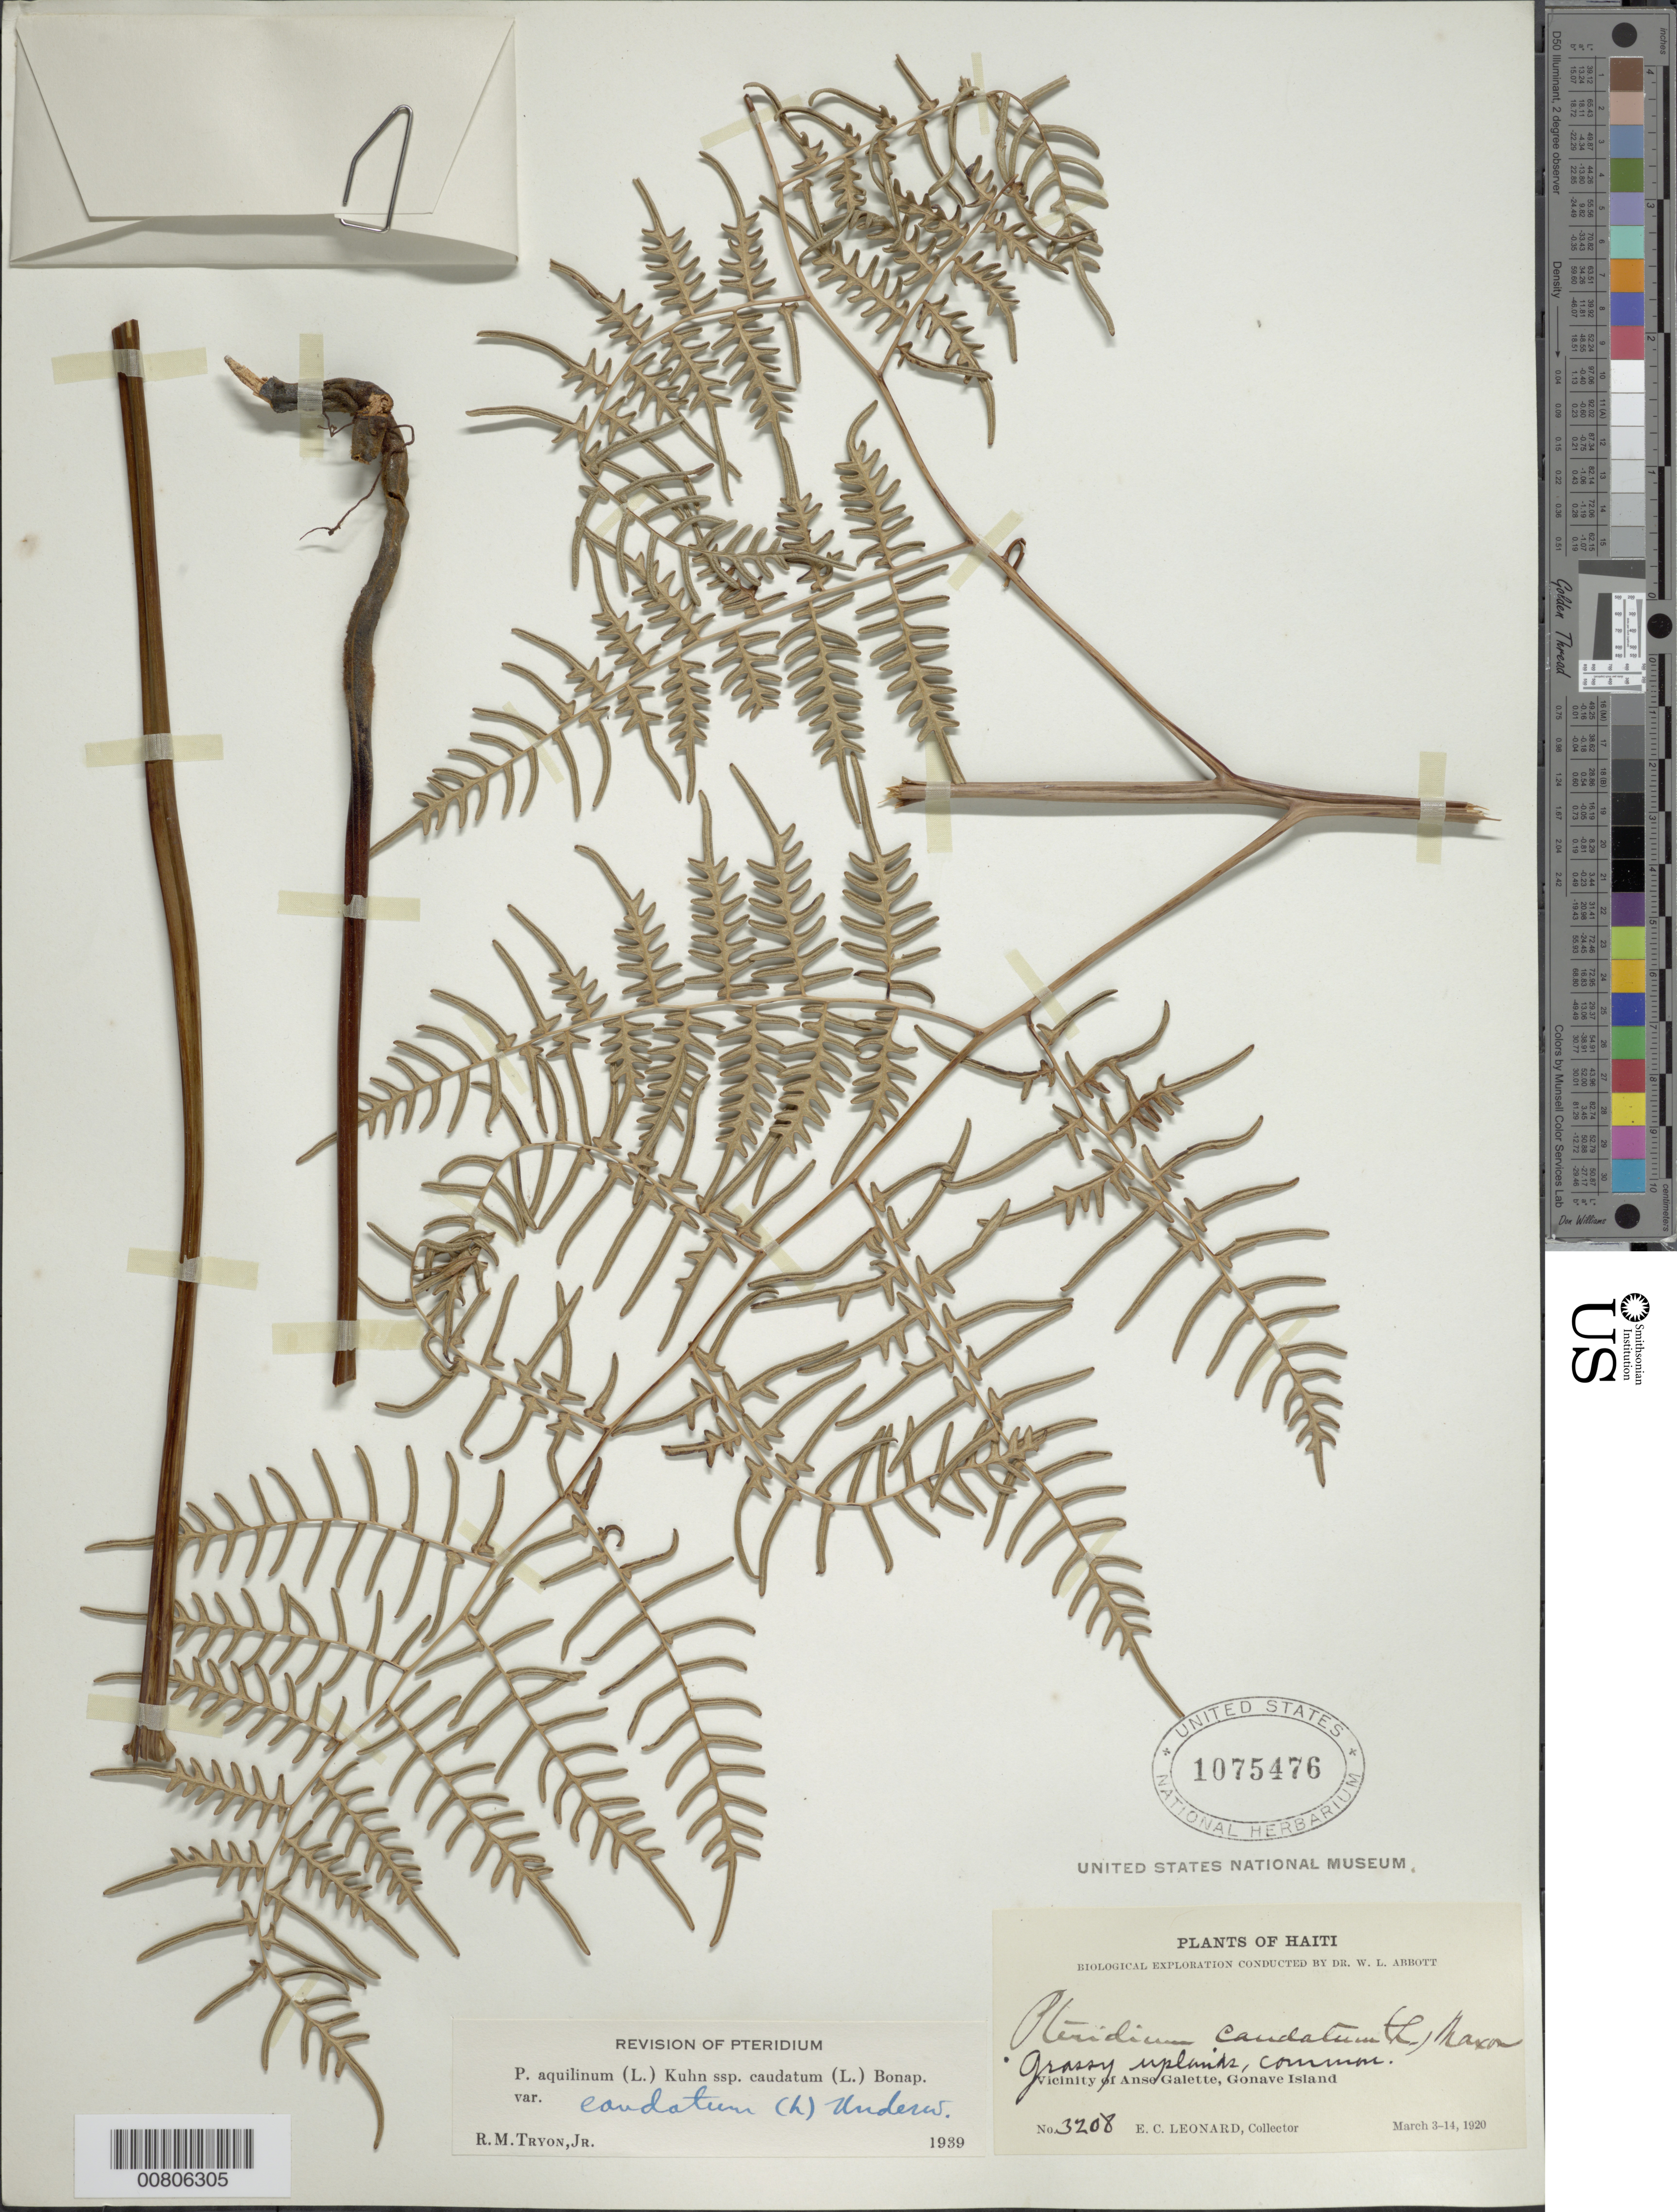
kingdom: Plantae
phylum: Tracheophyta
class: Polypodiopsida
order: Polypodiales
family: Dennstaedtiaceae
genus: Pteridium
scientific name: Pteridium caudatum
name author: (L.) Maxon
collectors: E. C. Leonard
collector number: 3208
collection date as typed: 03 Mar 1920 to 14 Mar 1920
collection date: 1920-03-03/1920-03-14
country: Haiti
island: Hispaniola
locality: Gonave Island, vicinity Anse Galette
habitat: Grassy uplands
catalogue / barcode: US 1075476